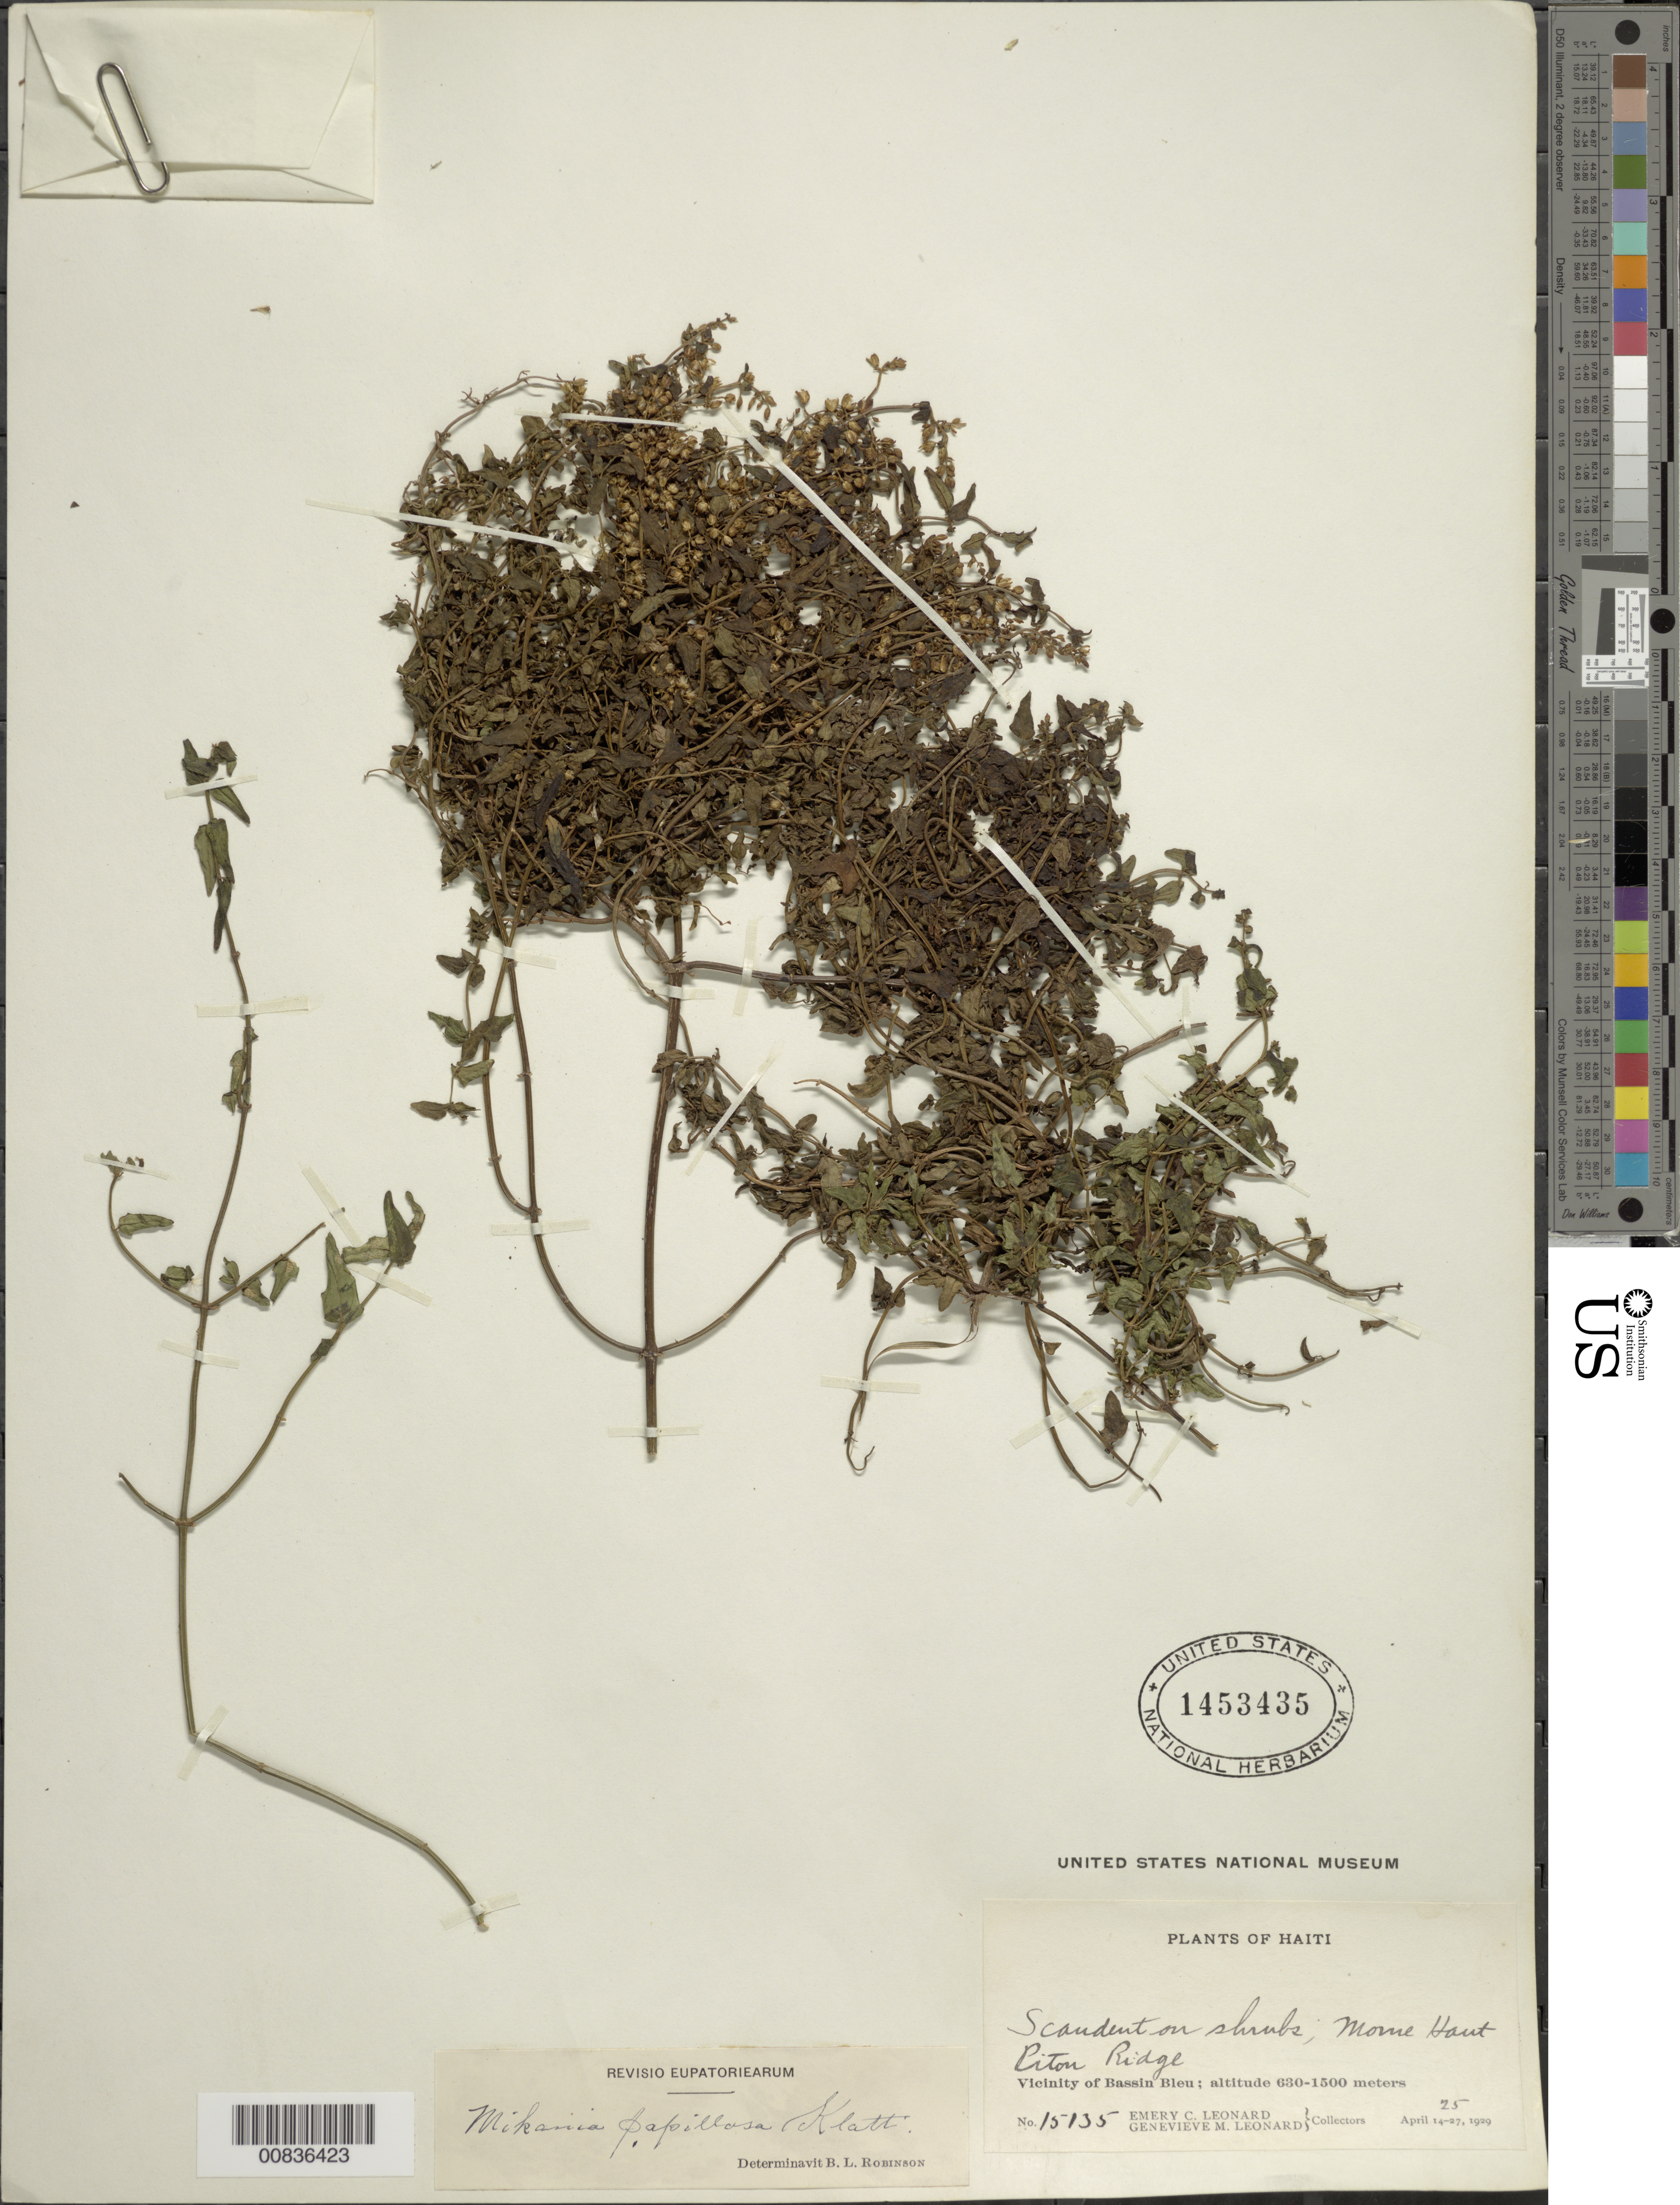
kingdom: Plantae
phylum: Tracheophyta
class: Magnoliopsida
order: Asterales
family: Asteraceae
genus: Mikania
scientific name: Mikania papillosa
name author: Klatt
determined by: Robinson, B. L.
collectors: E. C. Leonard & G. M. Leonard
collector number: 15135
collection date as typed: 25 Apr 1929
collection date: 1929-04-25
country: Haiti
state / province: Nord-Ouest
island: Hispaniola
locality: Vicinity of Bassin Bleu, Morne Haut Piton Ridge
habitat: On shrubs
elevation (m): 630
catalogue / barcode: US 1453435